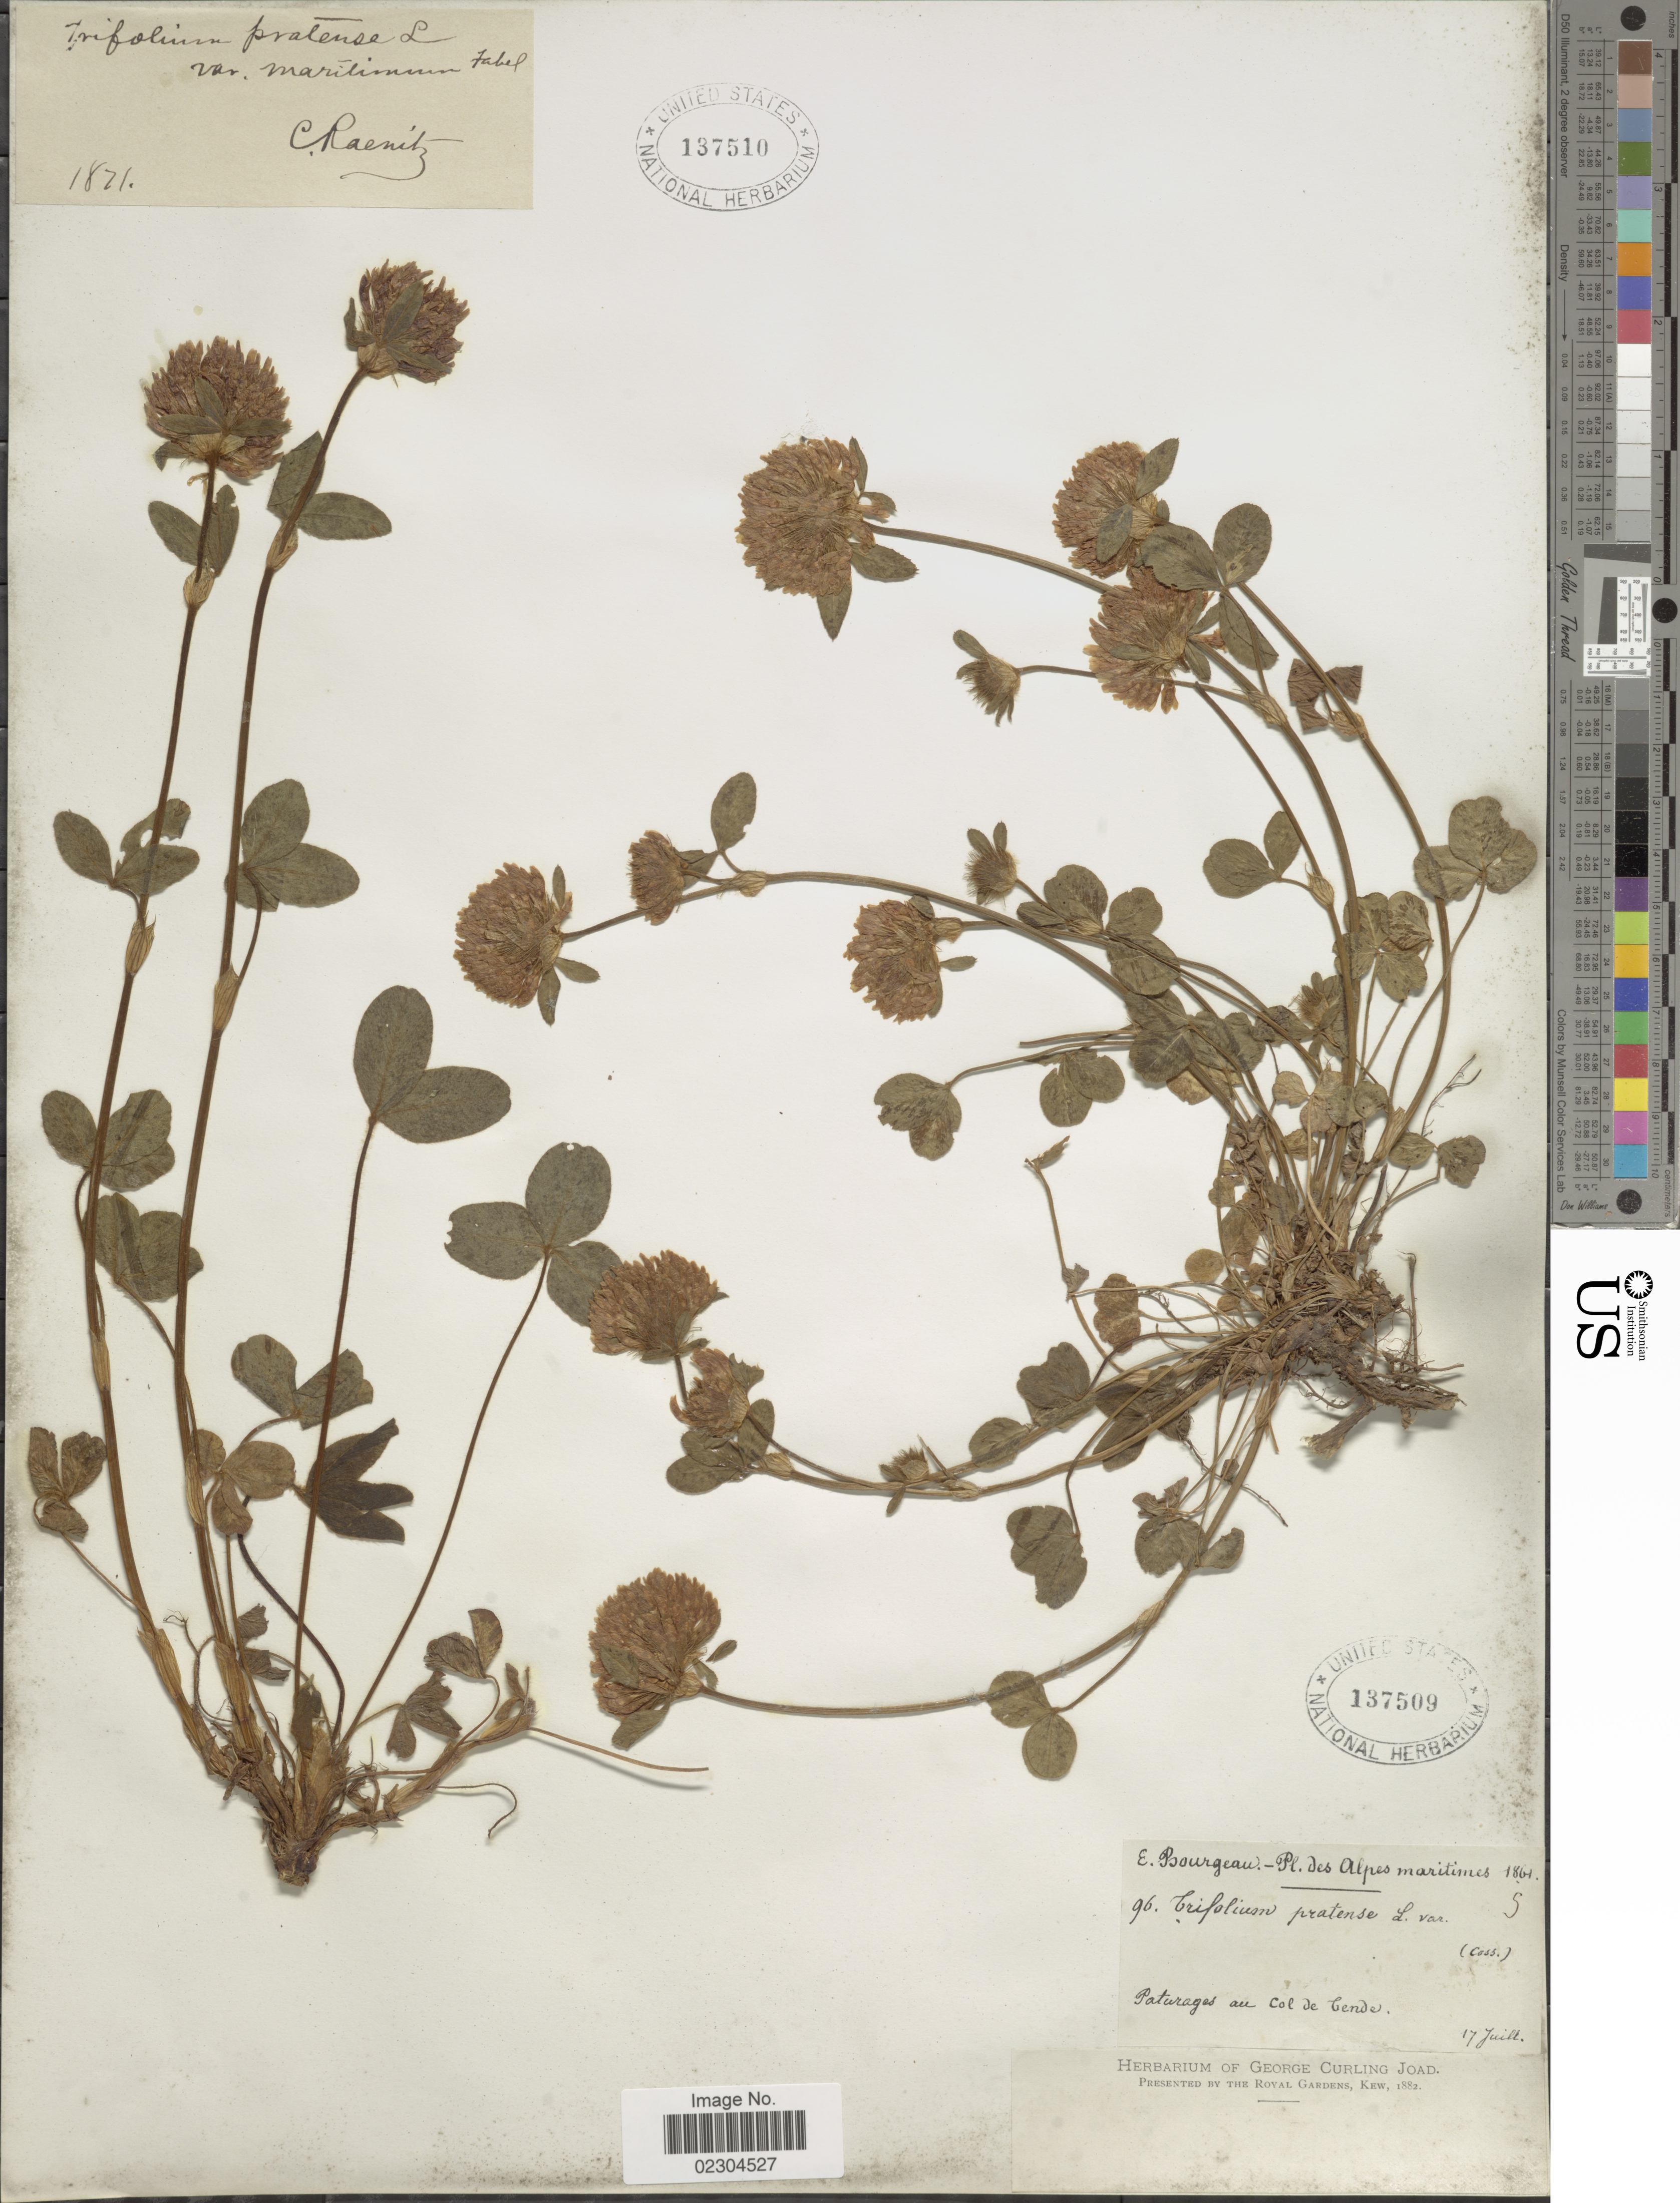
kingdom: Plantae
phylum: Tracheophyta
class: Magnoliopsida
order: Fabales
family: Fabaceae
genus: Trifolium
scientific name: Trifolium pratense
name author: L.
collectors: E. Bourgeau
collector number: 96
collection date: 1864-06-17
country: France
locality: Pl. des Alpes maritimes, Paturges au col de cendes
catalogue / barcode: US 137509